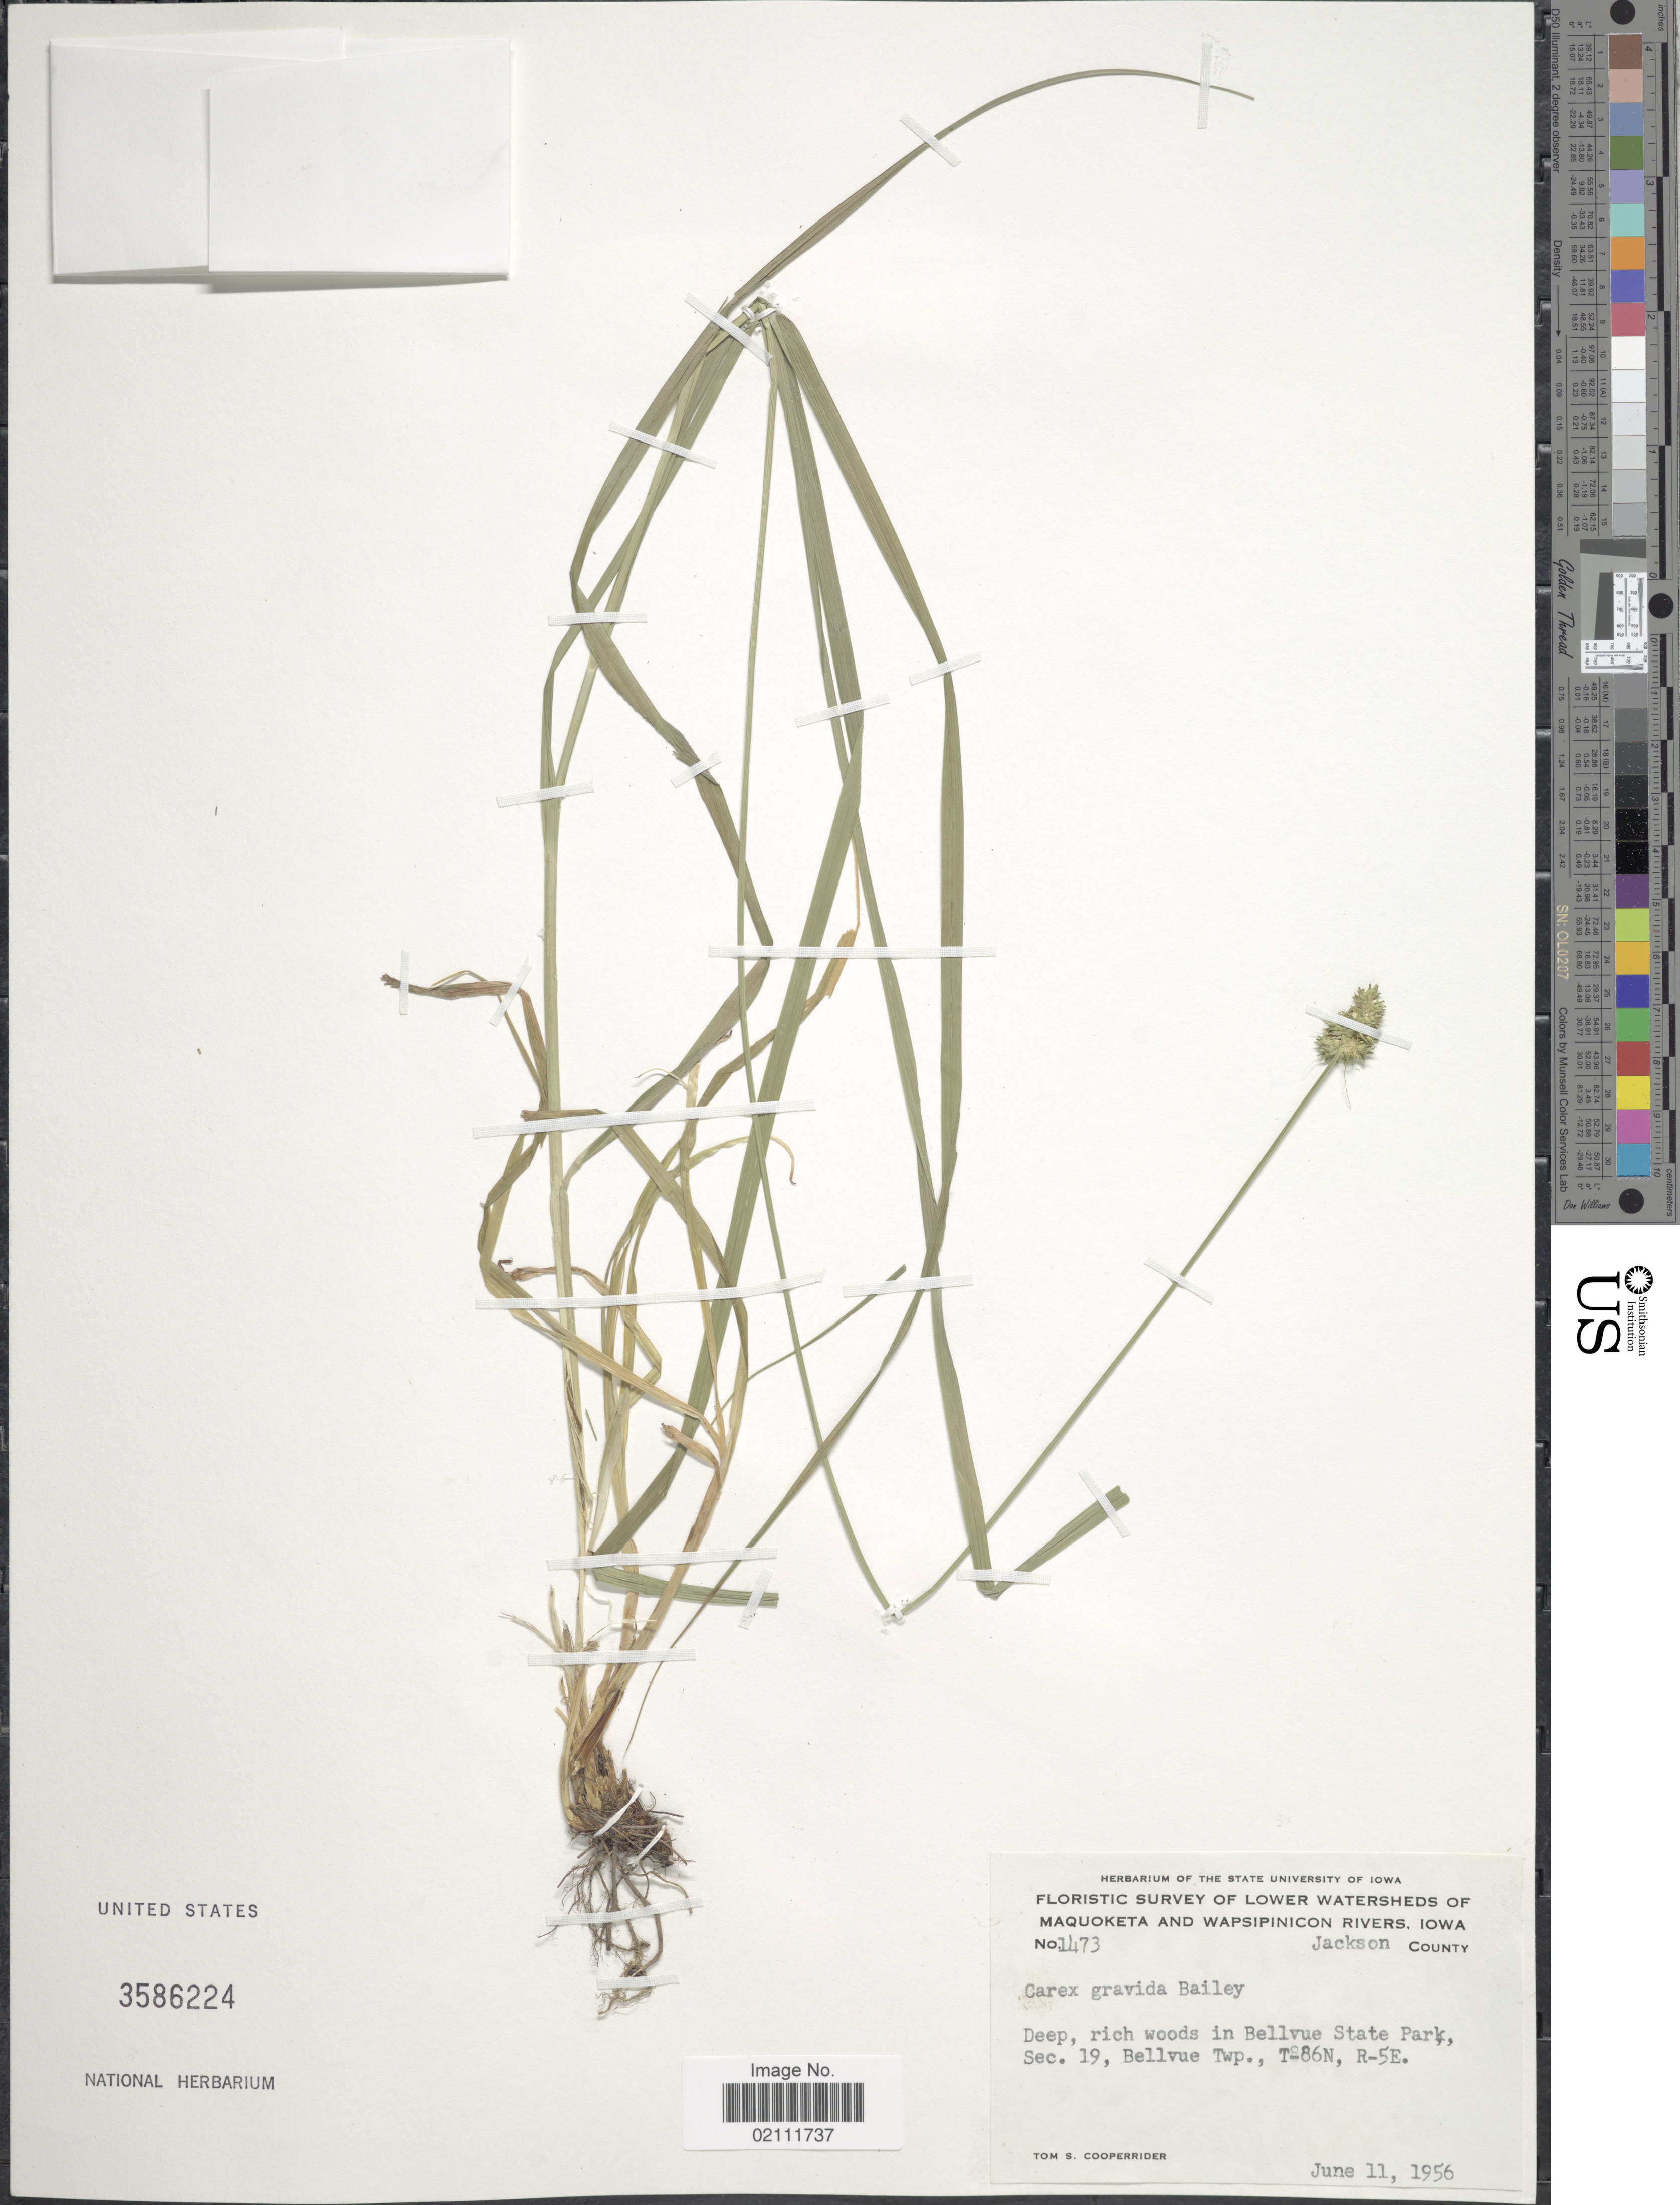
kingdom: Plantae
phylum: Tracheophyta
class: Liliopsida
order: Poales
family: Cyperaceae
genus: Carex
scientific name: Carex gravida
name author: L.H. Bailey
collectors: T. S. Cooperrider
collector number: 1473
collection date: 1956-06-11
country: United States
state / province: Iowa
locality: Lower watersheds of Maquoketa and Wapsipinicon Rivers, Jackson County, in Bellvue State Park, Sec. 19, Bellvue Twp., T-86N, R-5E.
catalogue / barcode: US 3586224